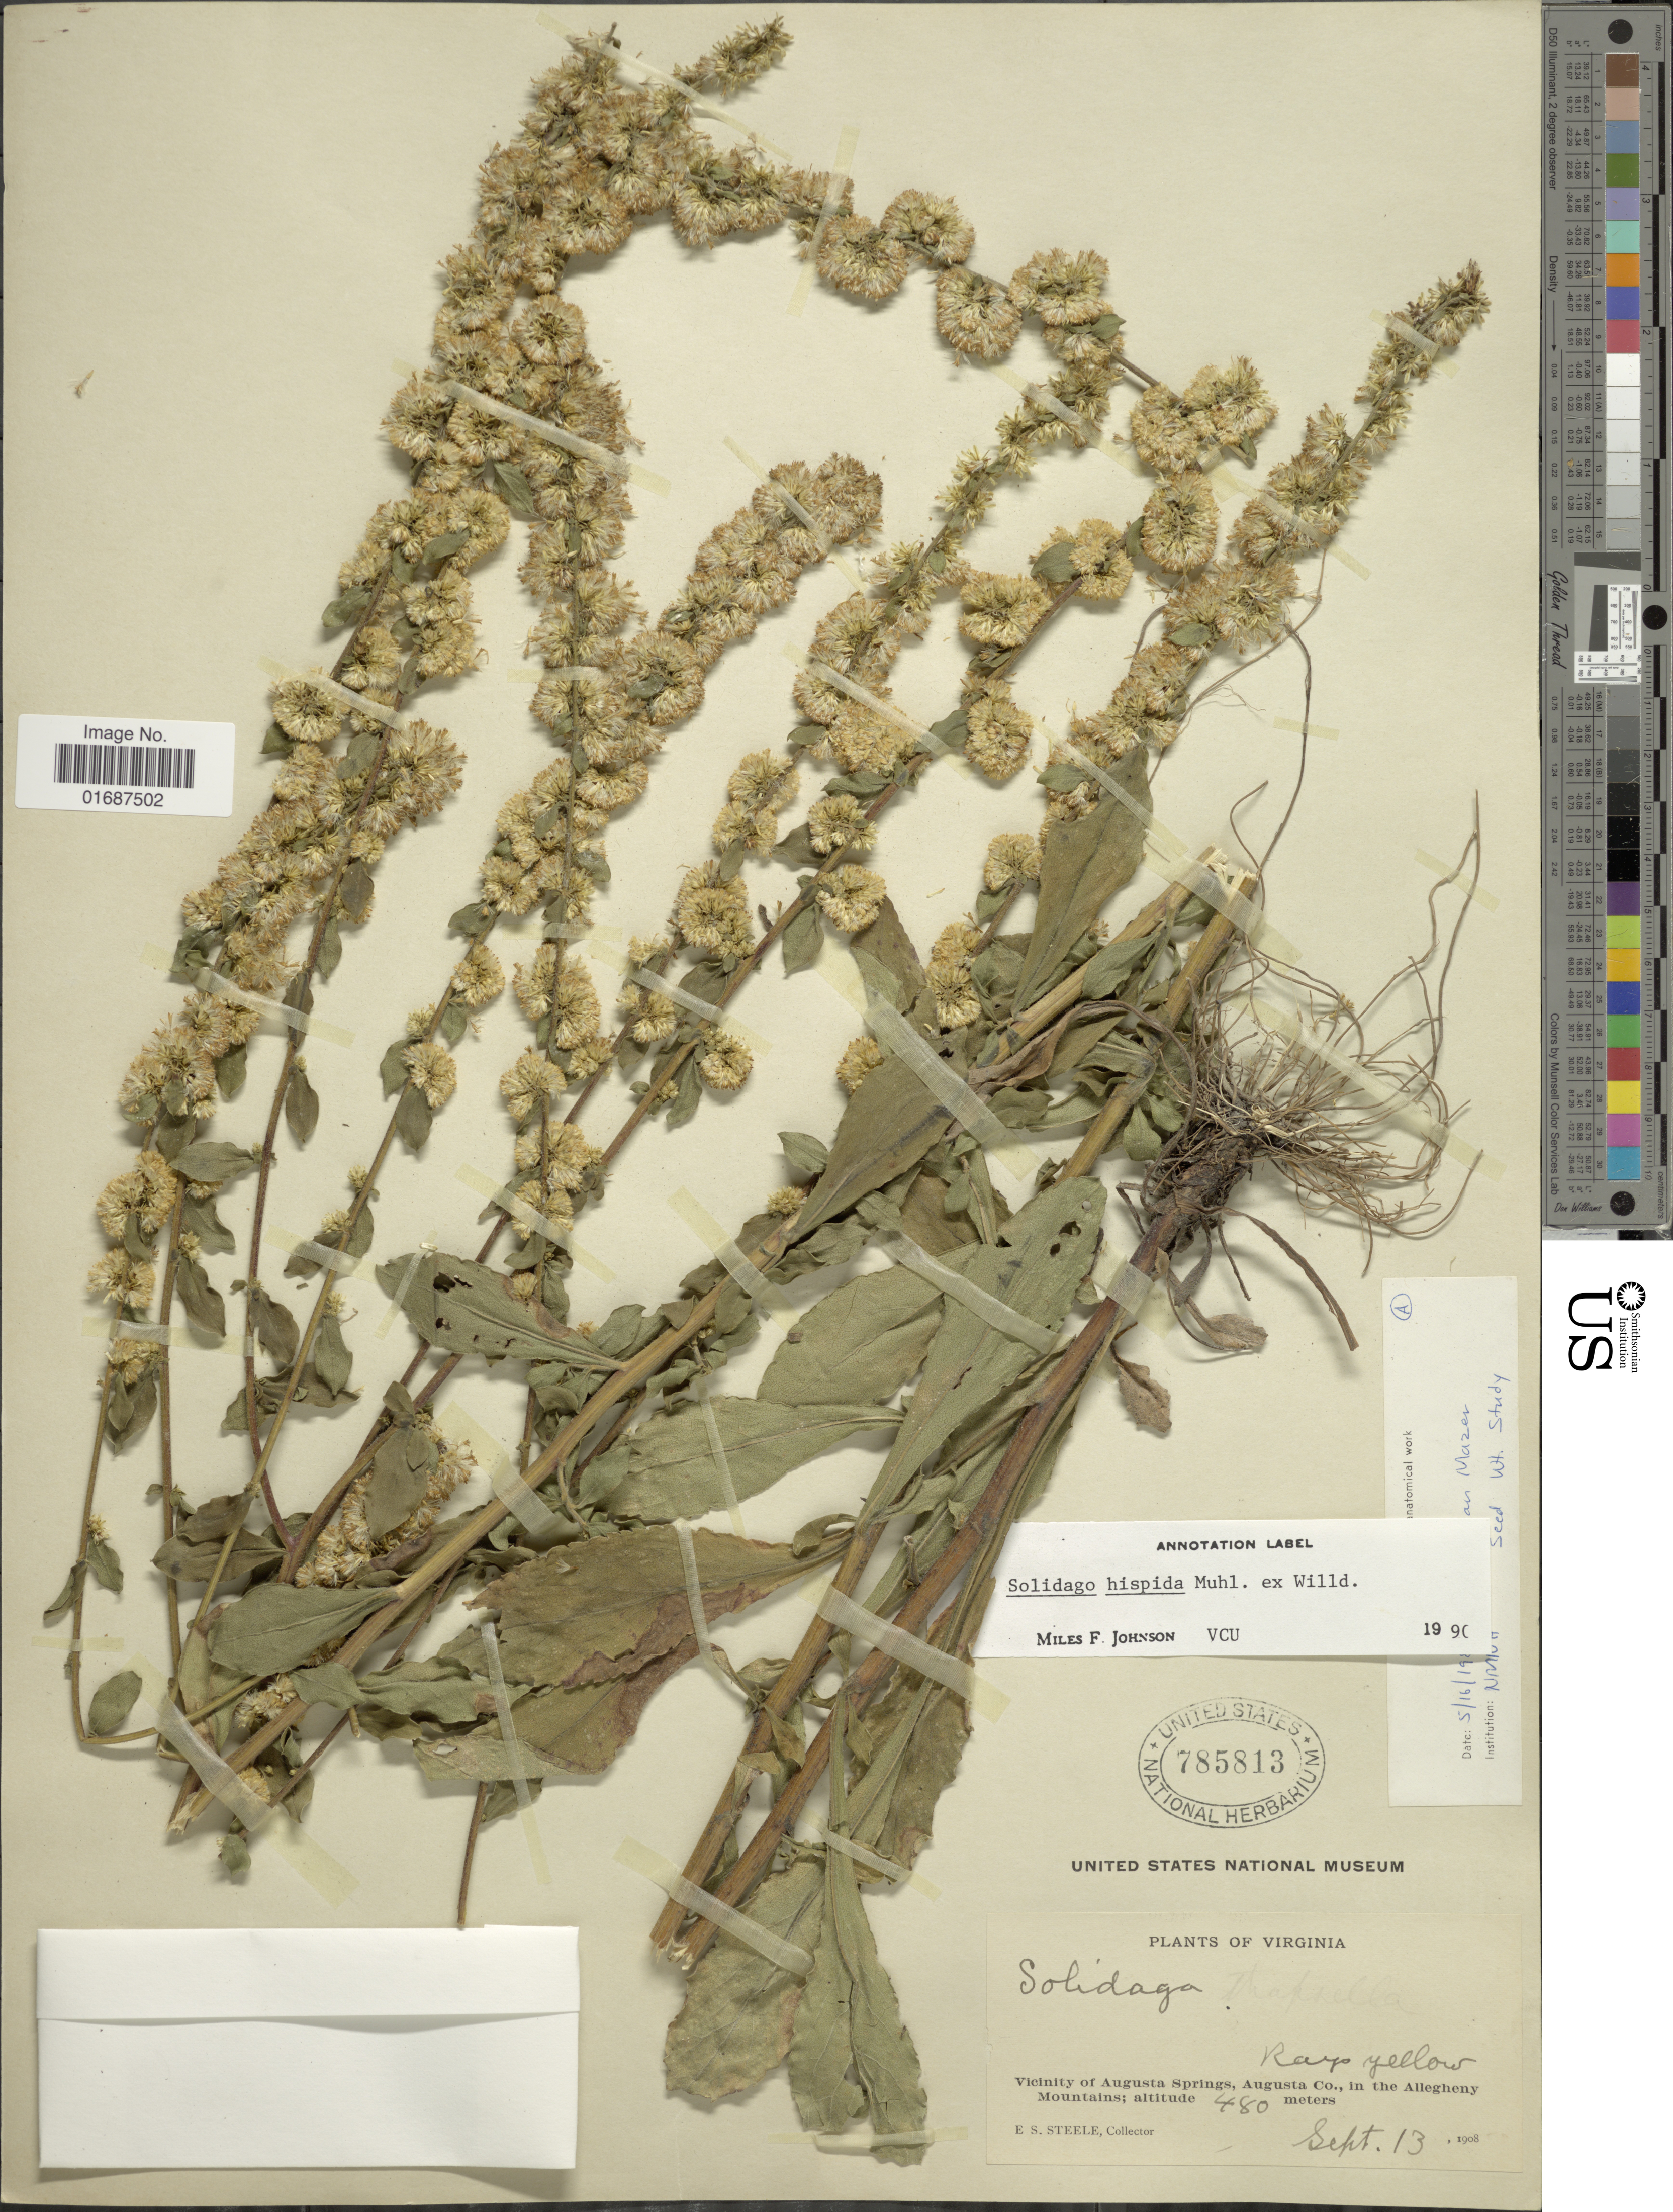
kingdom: Plantae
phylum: Tracheophyta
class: Magnoliopsida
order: Asterales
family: Asteraceae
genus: Solidago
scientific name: Solidago hispida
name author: Muhl. ex Willd.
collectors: E. Steele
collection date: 1908-09-13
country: United States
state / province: Virginia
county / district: Augusta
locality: Vicinity of Augusta Springs, Augusta Co., in the Alleghany Mountains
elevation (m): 480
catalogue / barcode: US 785813